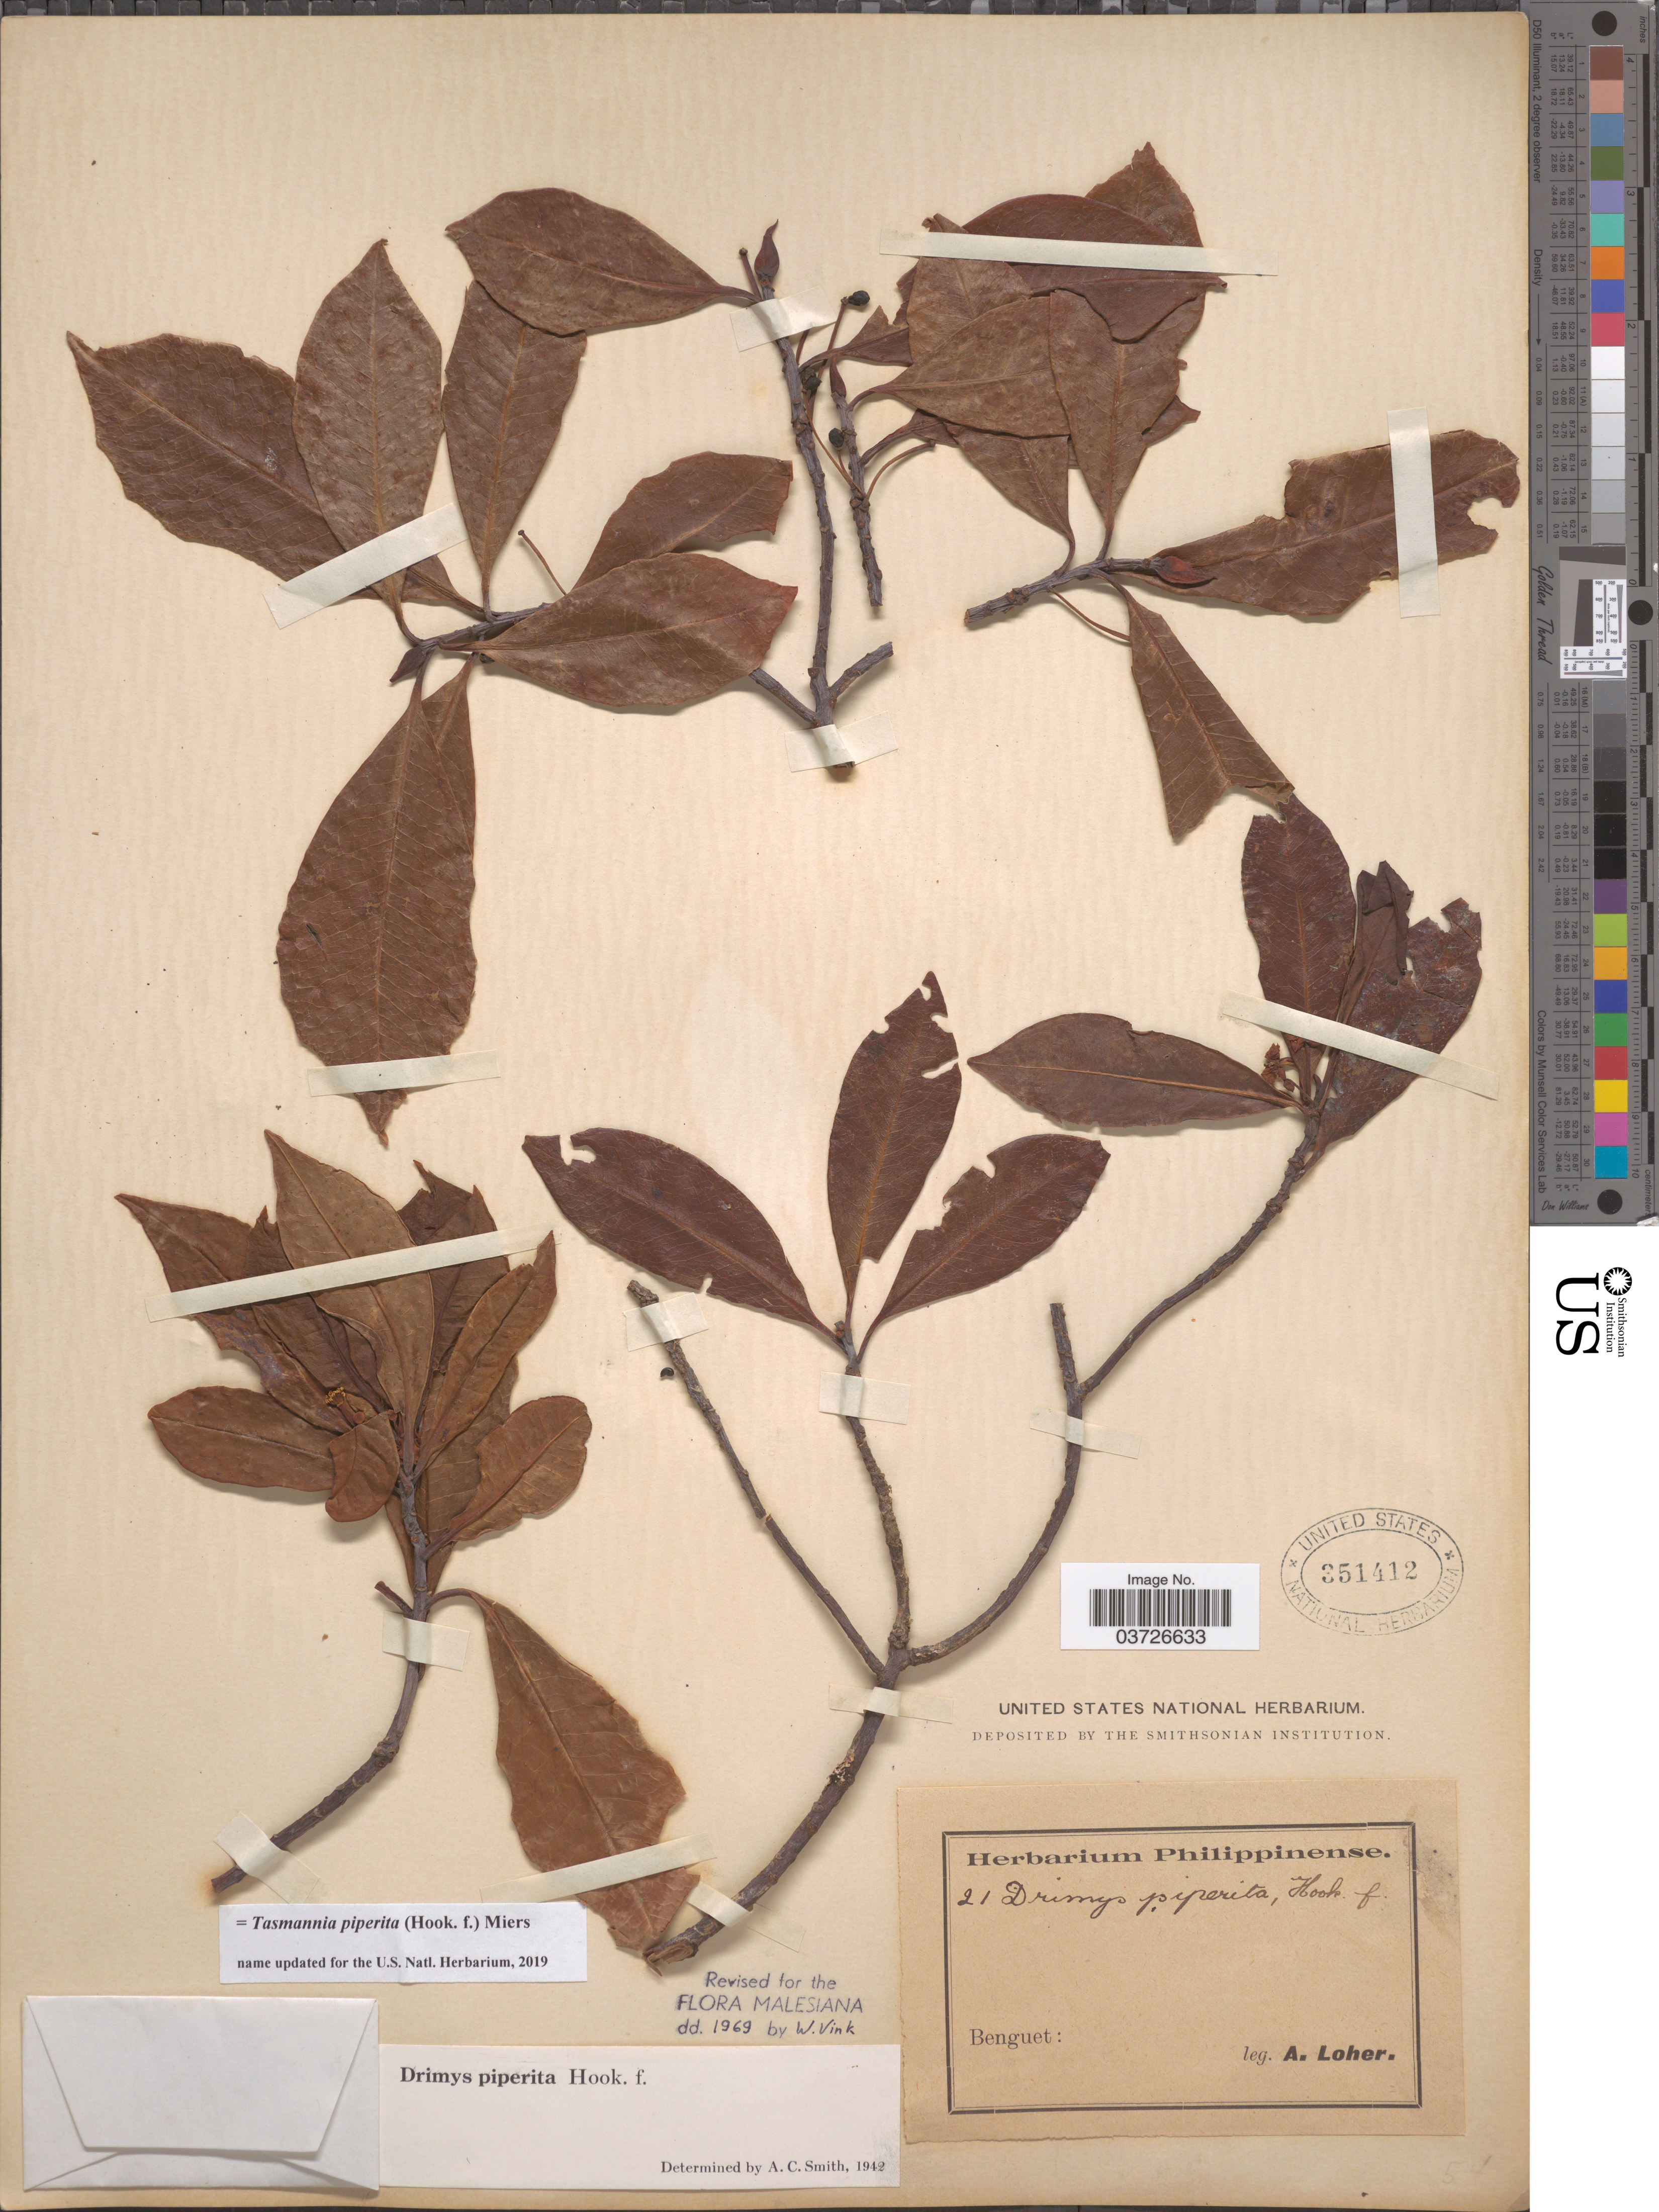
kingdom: Plantae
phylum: Tracheophyta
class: Magnoliopsida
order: Canellales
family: Winteraceae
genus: Tasmannia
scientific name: Tasmannia piperita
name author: (Hook. f.) Miers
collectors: A. Loher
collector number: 21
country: Philippines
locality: Benguet.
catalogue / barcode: US 351412